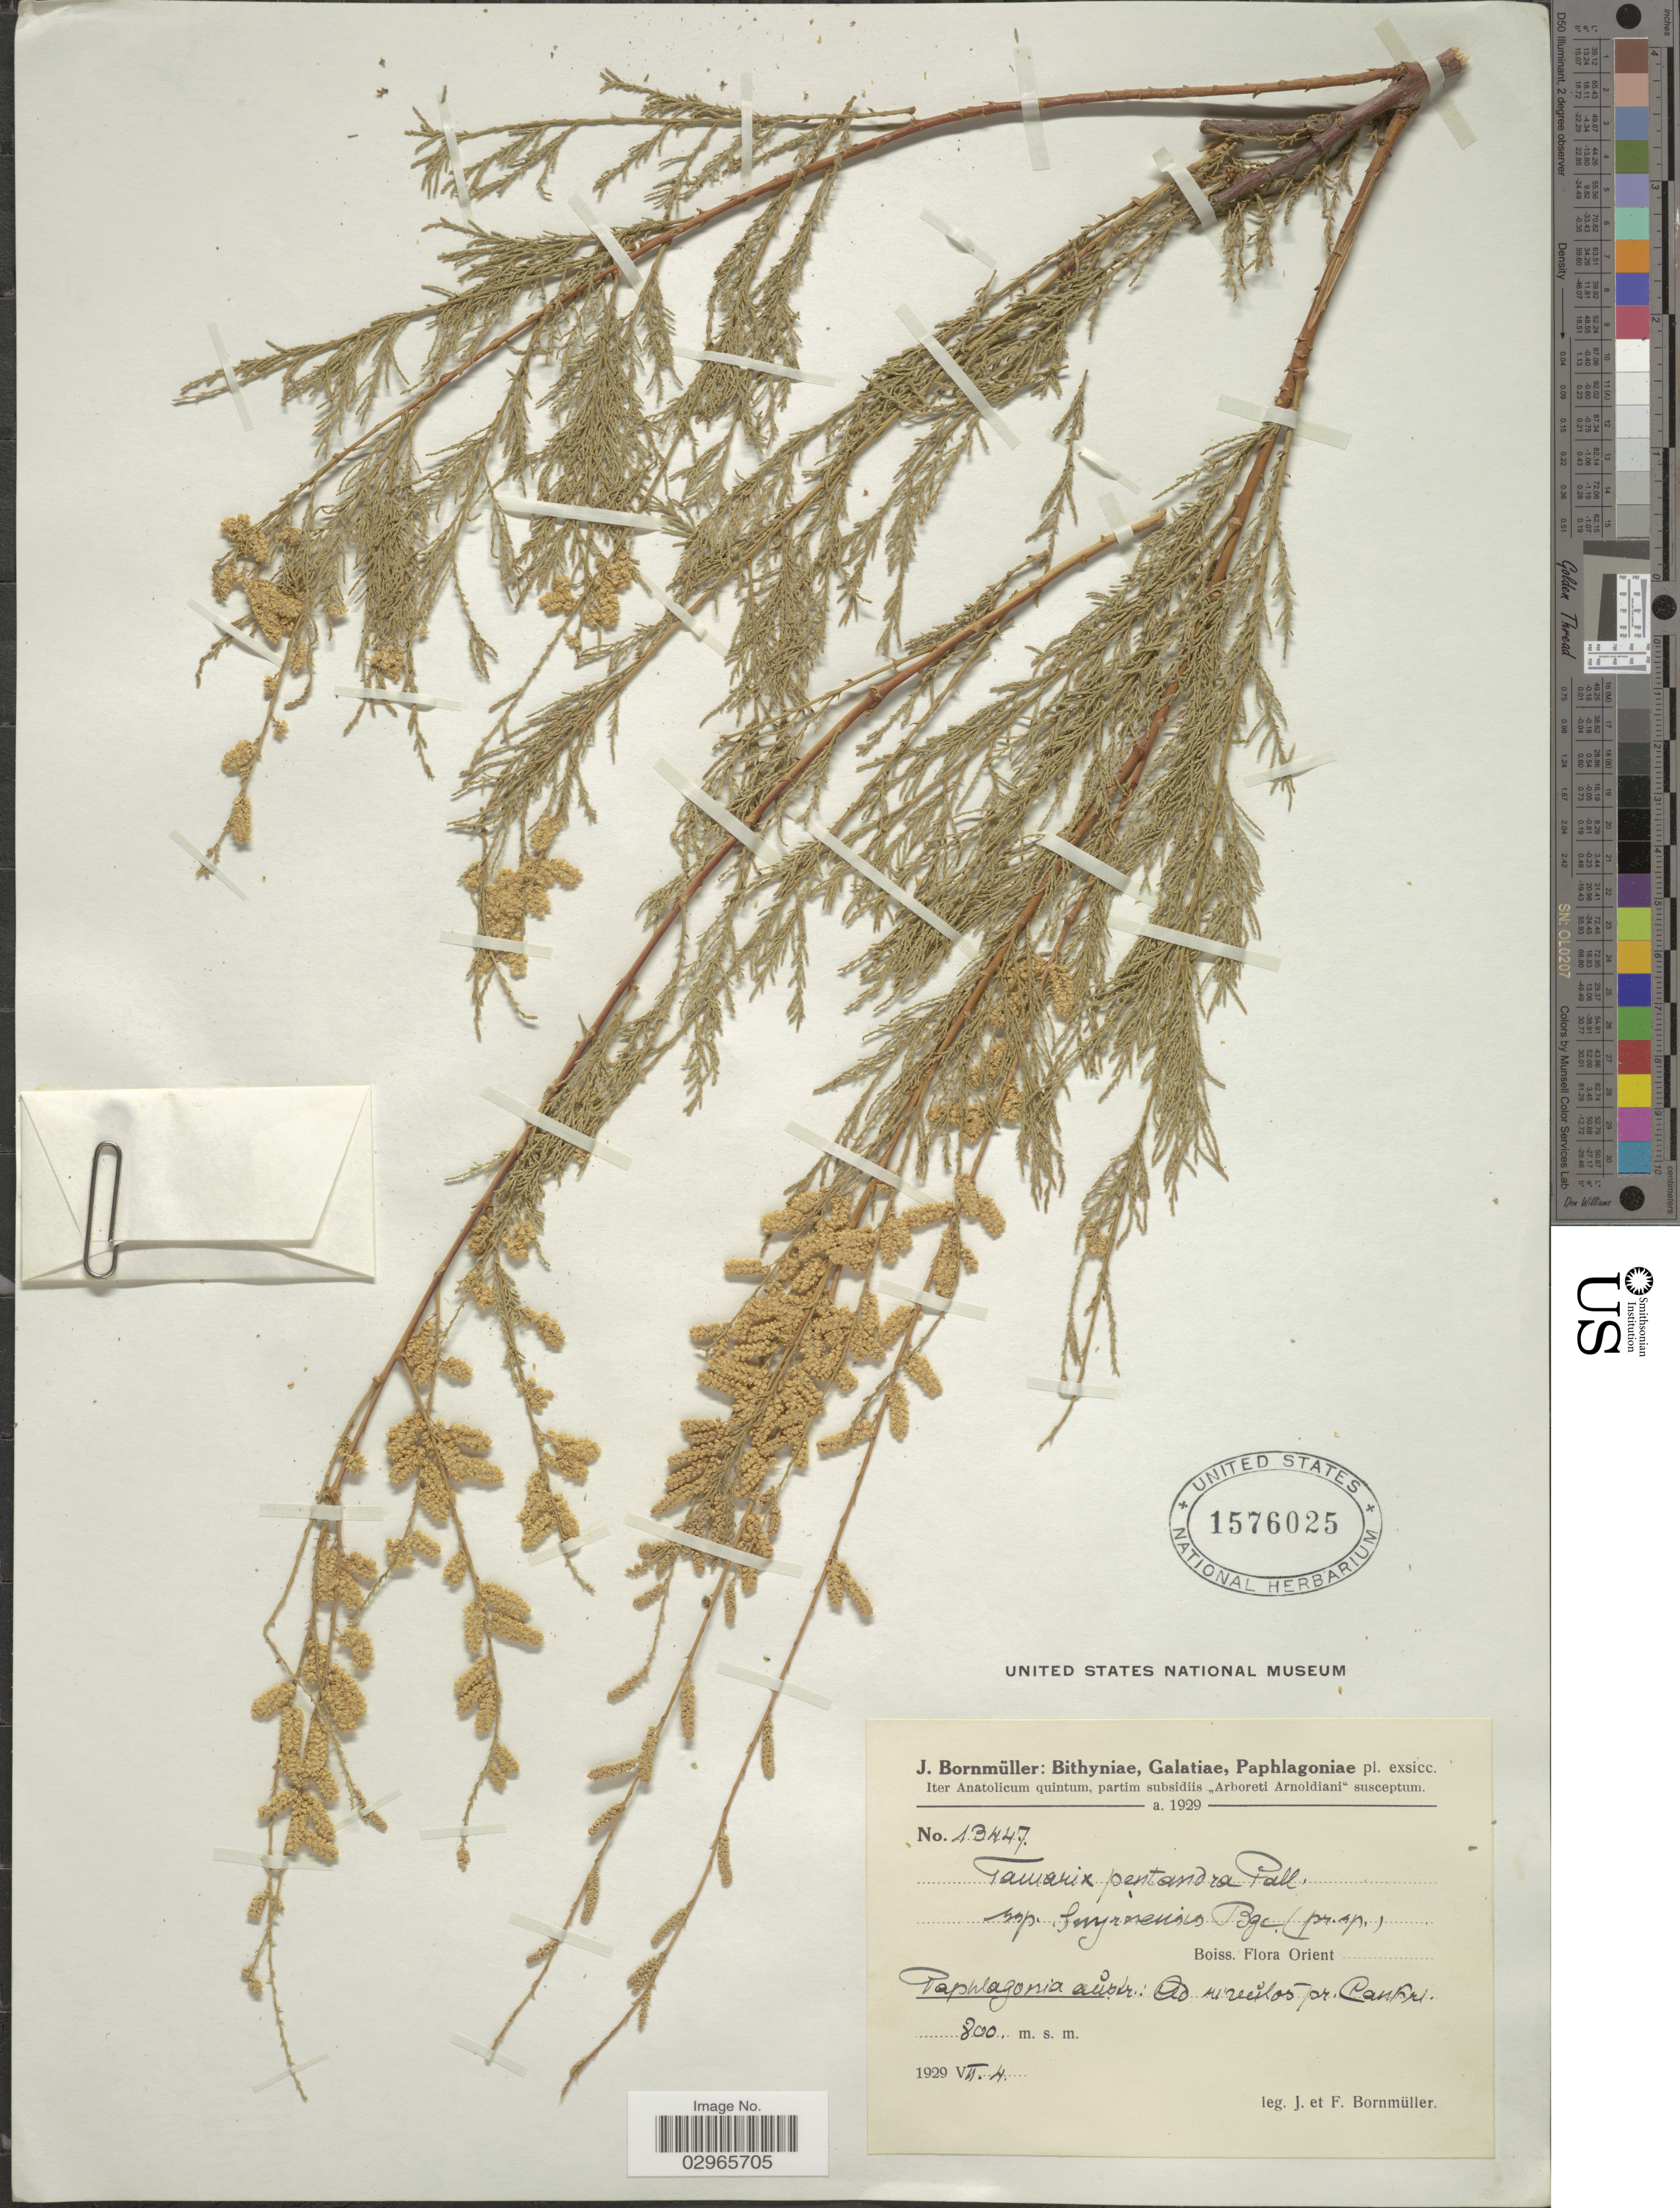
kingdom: Plantae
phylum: Tracheophyta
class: Magnoliopsida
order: Caryophyllales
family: Tamaricaceae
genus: Tamarix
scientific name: Tamarix smyrnensis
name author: Bunge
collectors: J. Bornmüller & F. Bornmüller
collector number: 13447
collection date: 1929-07-04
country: Turkey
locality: Paphlagonia austr.: Ad mireckos [interpreted] pr. Cankri.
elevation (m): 800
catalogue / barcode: US 1576025